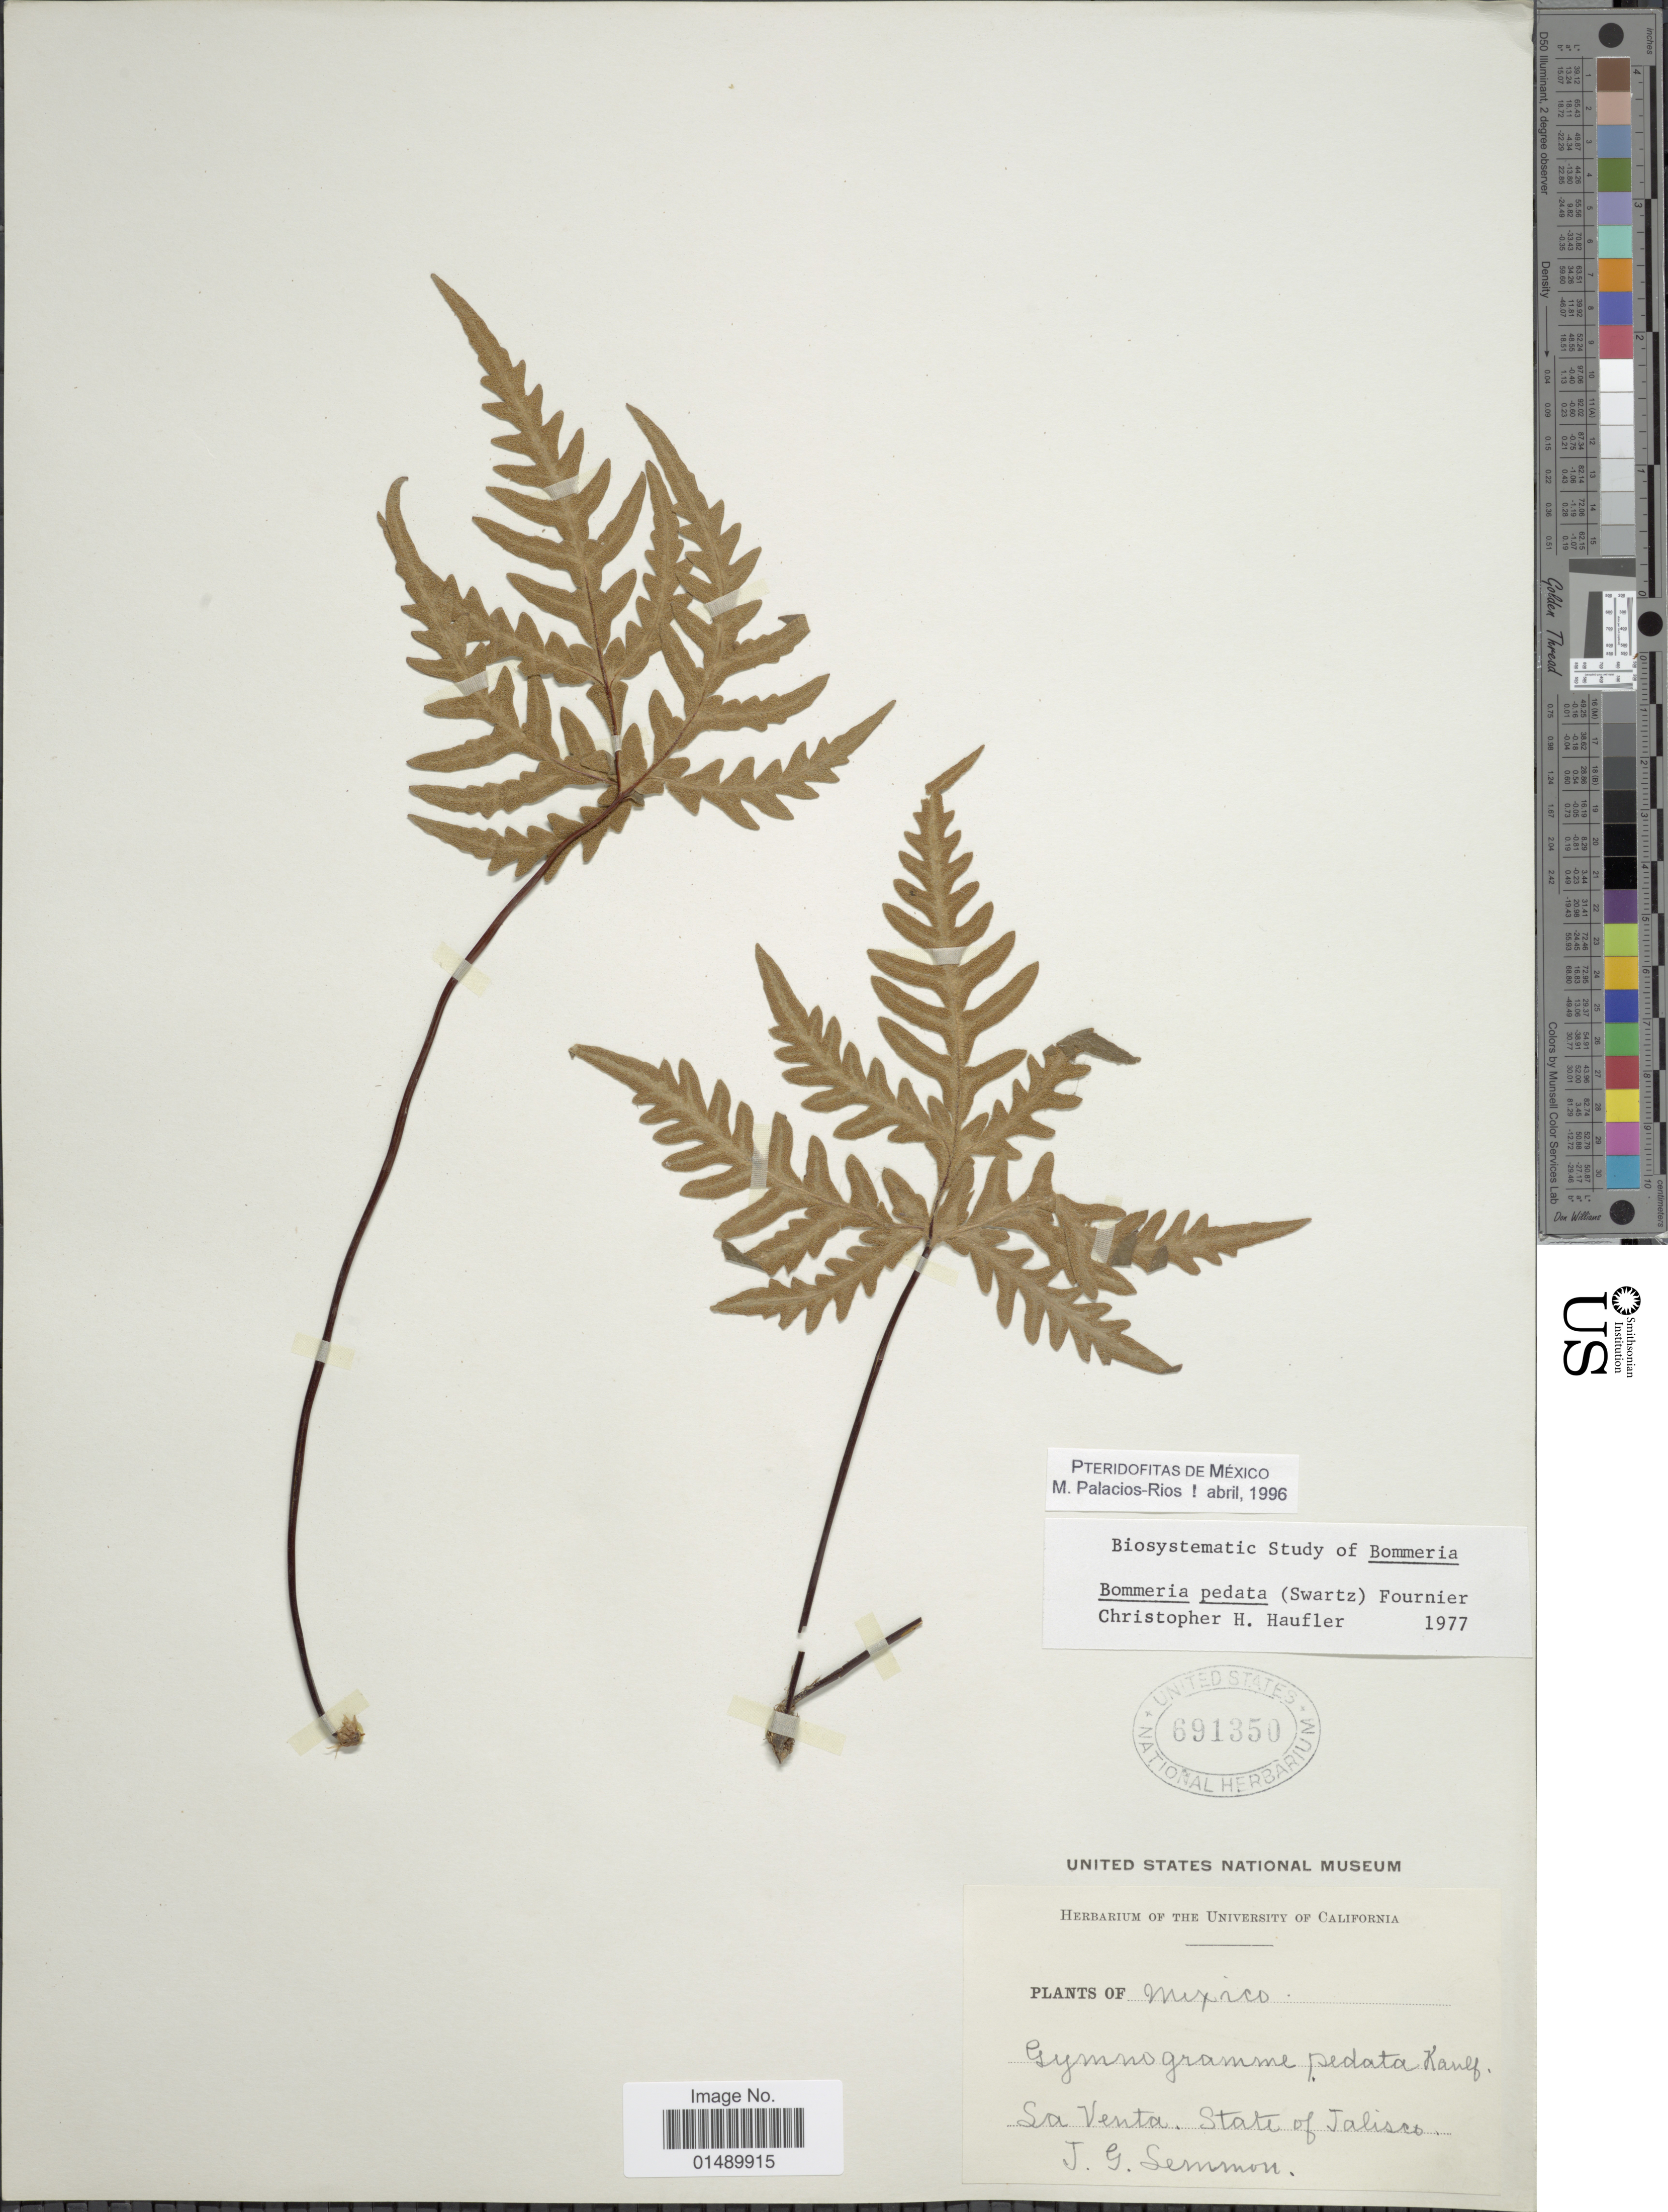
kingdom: Plantae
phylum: Tracheophyta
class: Polypodiopsida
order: Polypodiales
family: Pteridaceae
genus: Bommeria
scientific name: Bommeria pedata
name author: (Sw.) E. Fourn.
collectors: J. Lemmon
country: Mexico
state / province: Jalisco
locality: Mexico, Sa Venta, State of Jalisco.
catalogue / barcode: US 691350